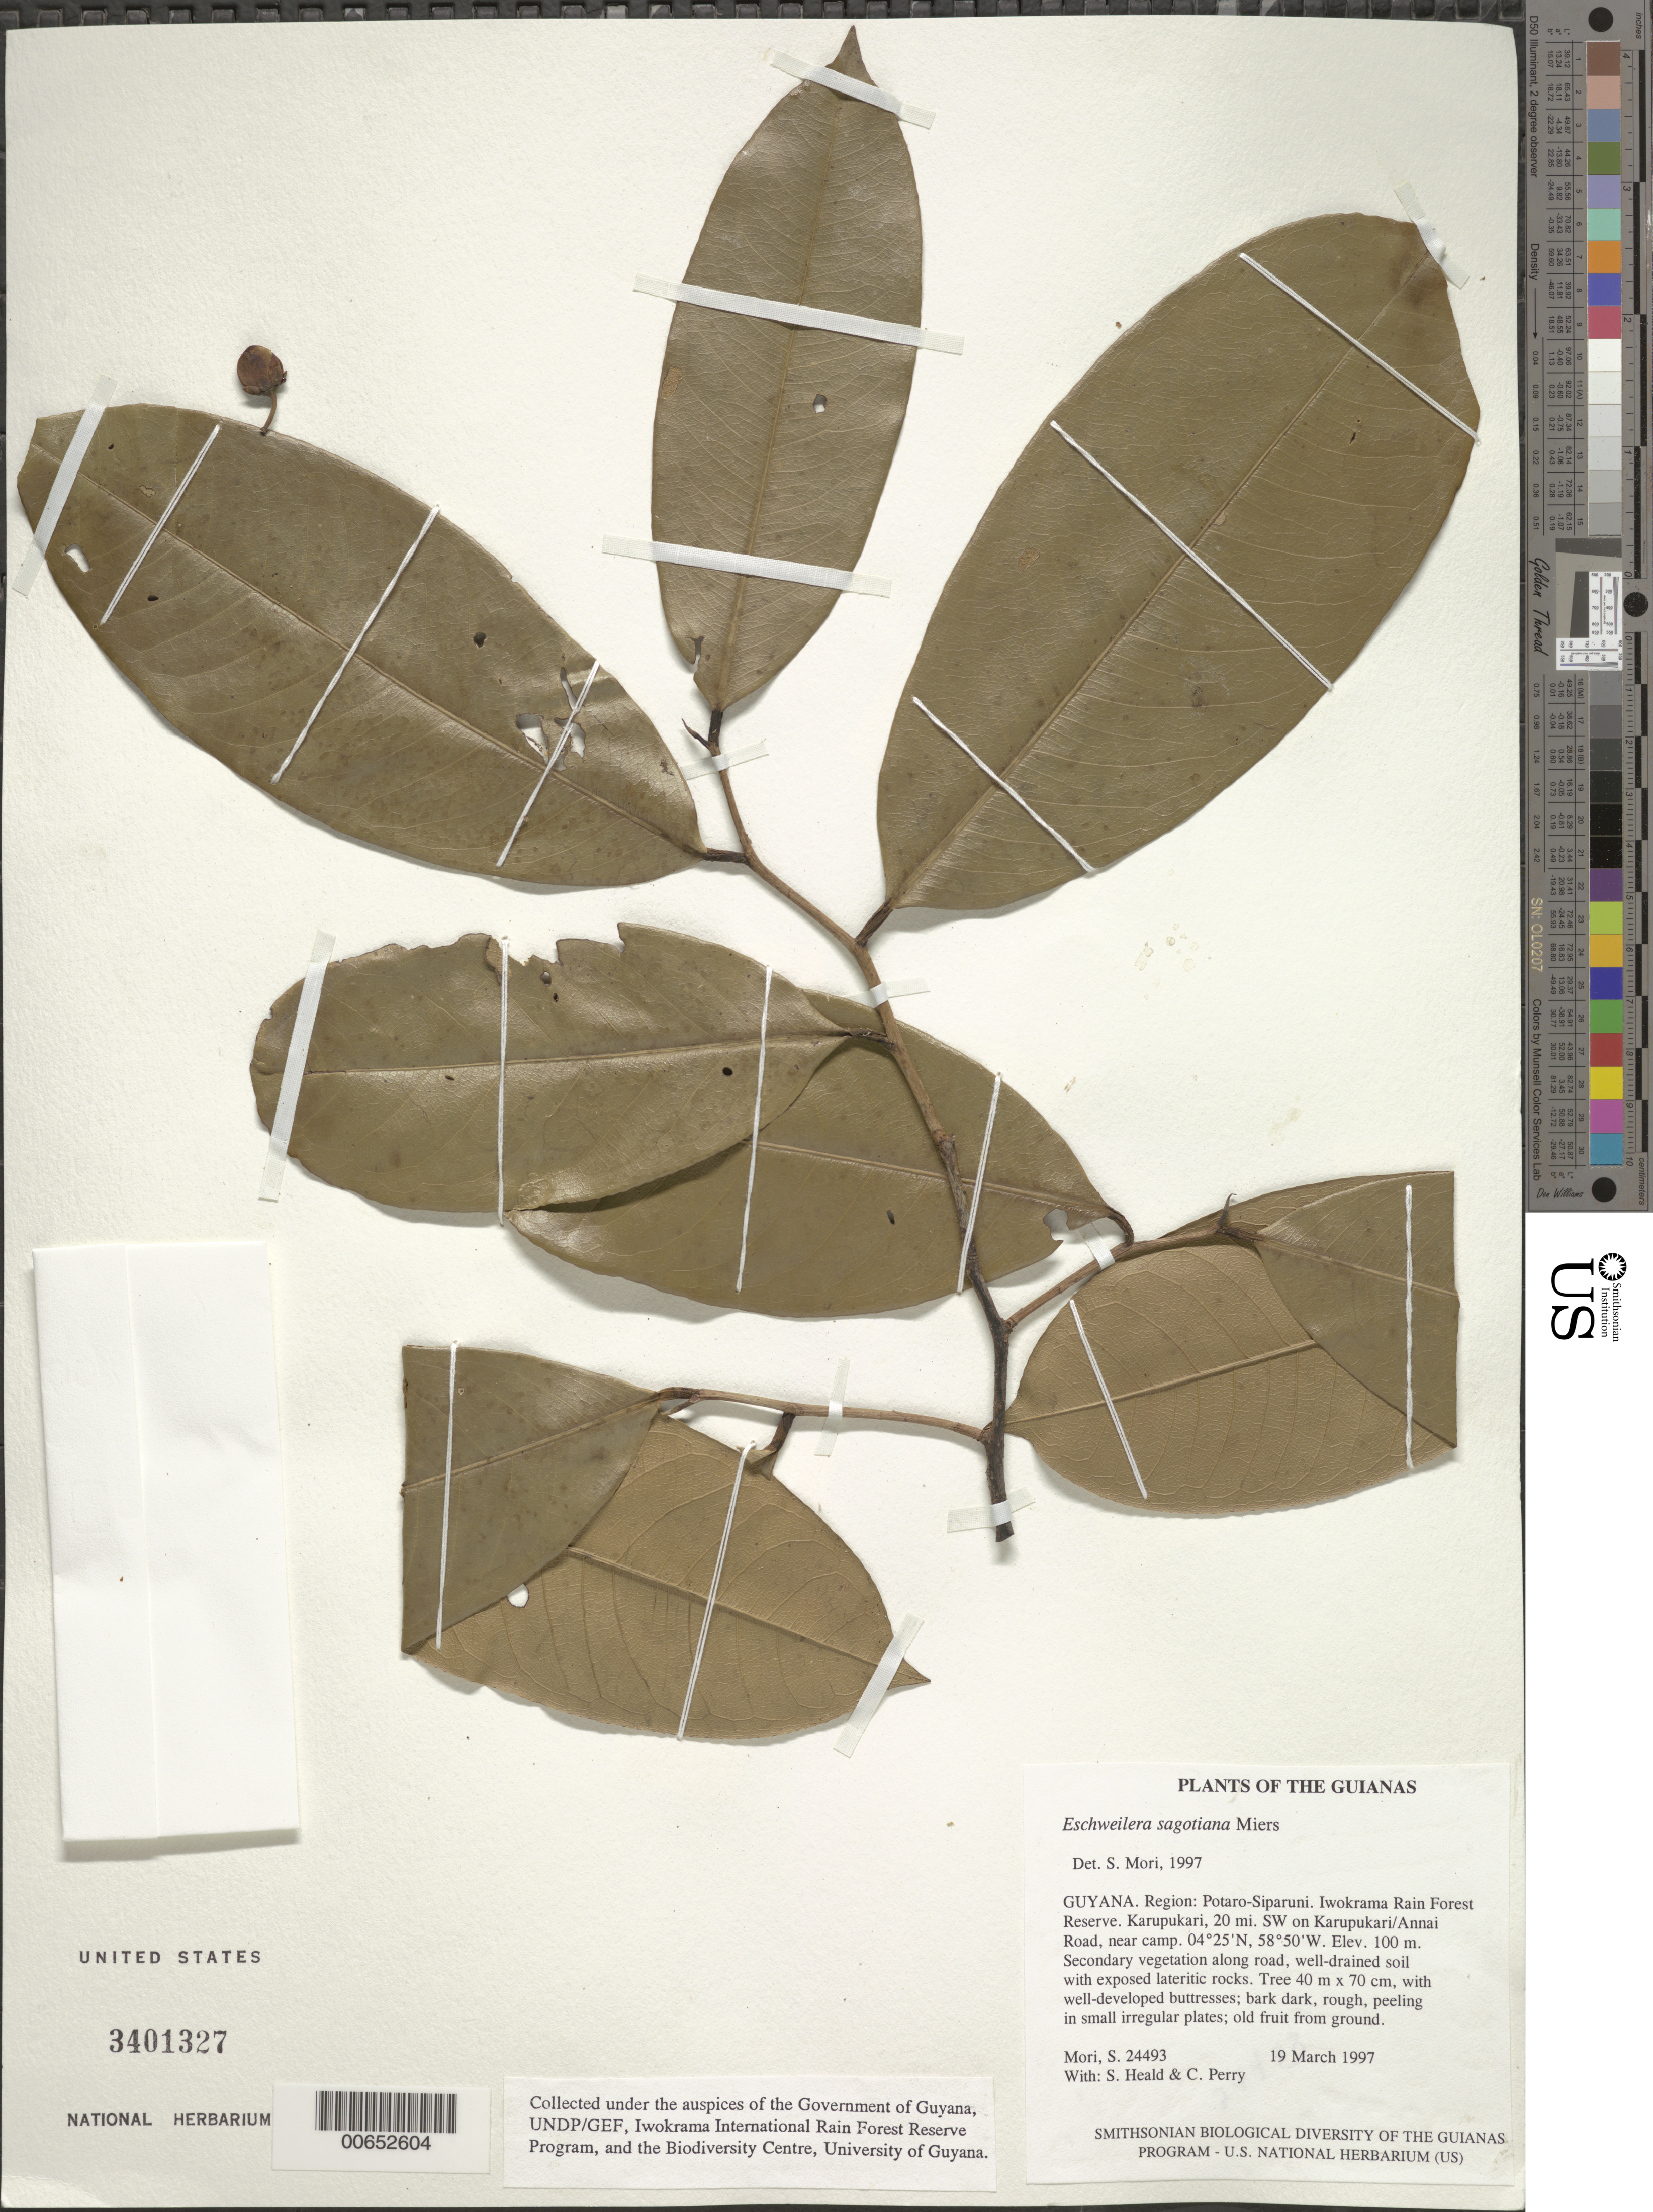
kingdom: Plantae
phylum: Tracheophyta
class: Magnoliopsida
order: Ericales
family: Lecythidaceae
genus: Eschweilera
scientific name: Eschweilera sagotiana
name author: Miers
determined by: Mori, Scott A.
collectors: S. Mori, S. Heald & C. Perry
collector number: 24493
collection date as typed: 19 March 1997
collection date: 1997-03-19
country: Guyana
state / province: Potaro-Siparuni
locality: Iwokrama Rain Forest Reserve. Karupukari, 20 mi. SW on Karupukari/Annai Road, near camp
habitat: Secondary vegetation along road, well-drained soil with exposed lateritic rocks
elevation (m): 100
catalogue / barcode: US 3401327